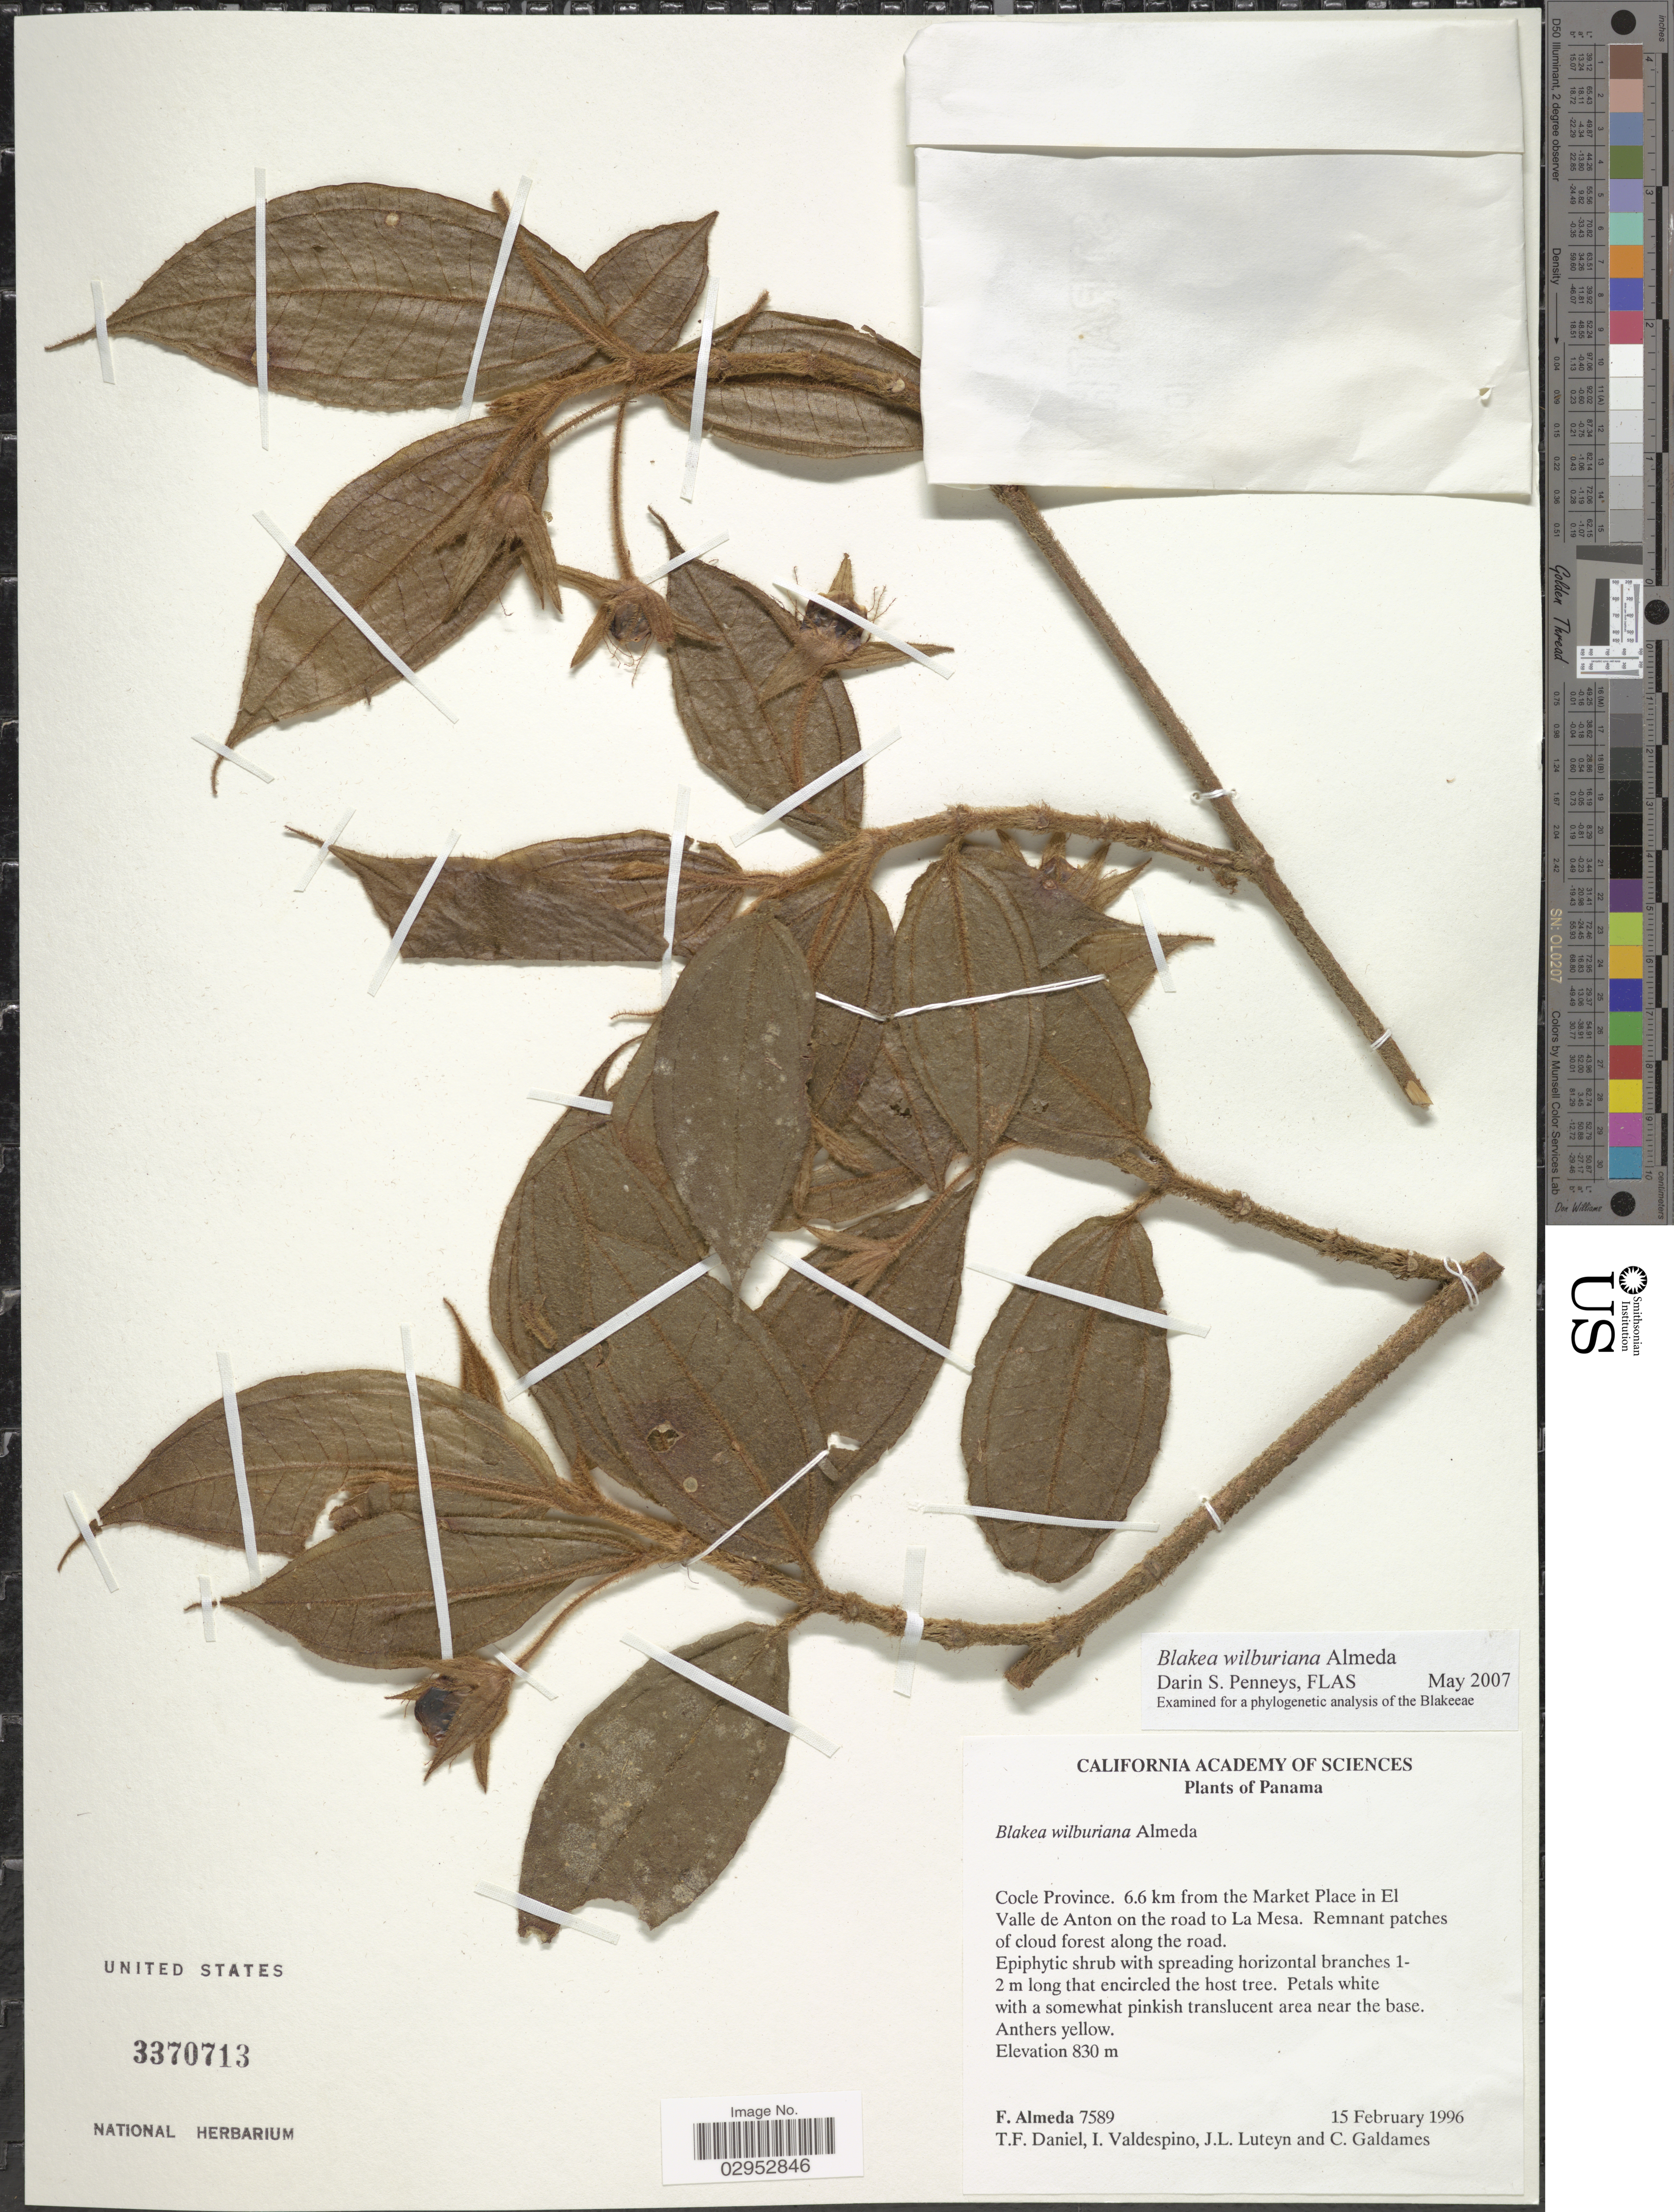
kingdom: Plantae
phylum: Tracheophyta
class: Magnoliopsida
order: Myrtales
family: Melastomataceae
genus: Blakea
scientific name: Blakea wilburiana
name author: Almeda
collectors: F. Almeda, T. F. Daniel, I. Valdespino, J. Luteyn & C. Galdames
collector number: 7589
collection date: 1996-02-15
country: Panama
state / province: Coclé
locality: Cocle Province. 6.6 km from the Market Place in El Valle de Anton on the road to La Mesa.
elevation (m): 830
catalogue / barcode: US 3370713